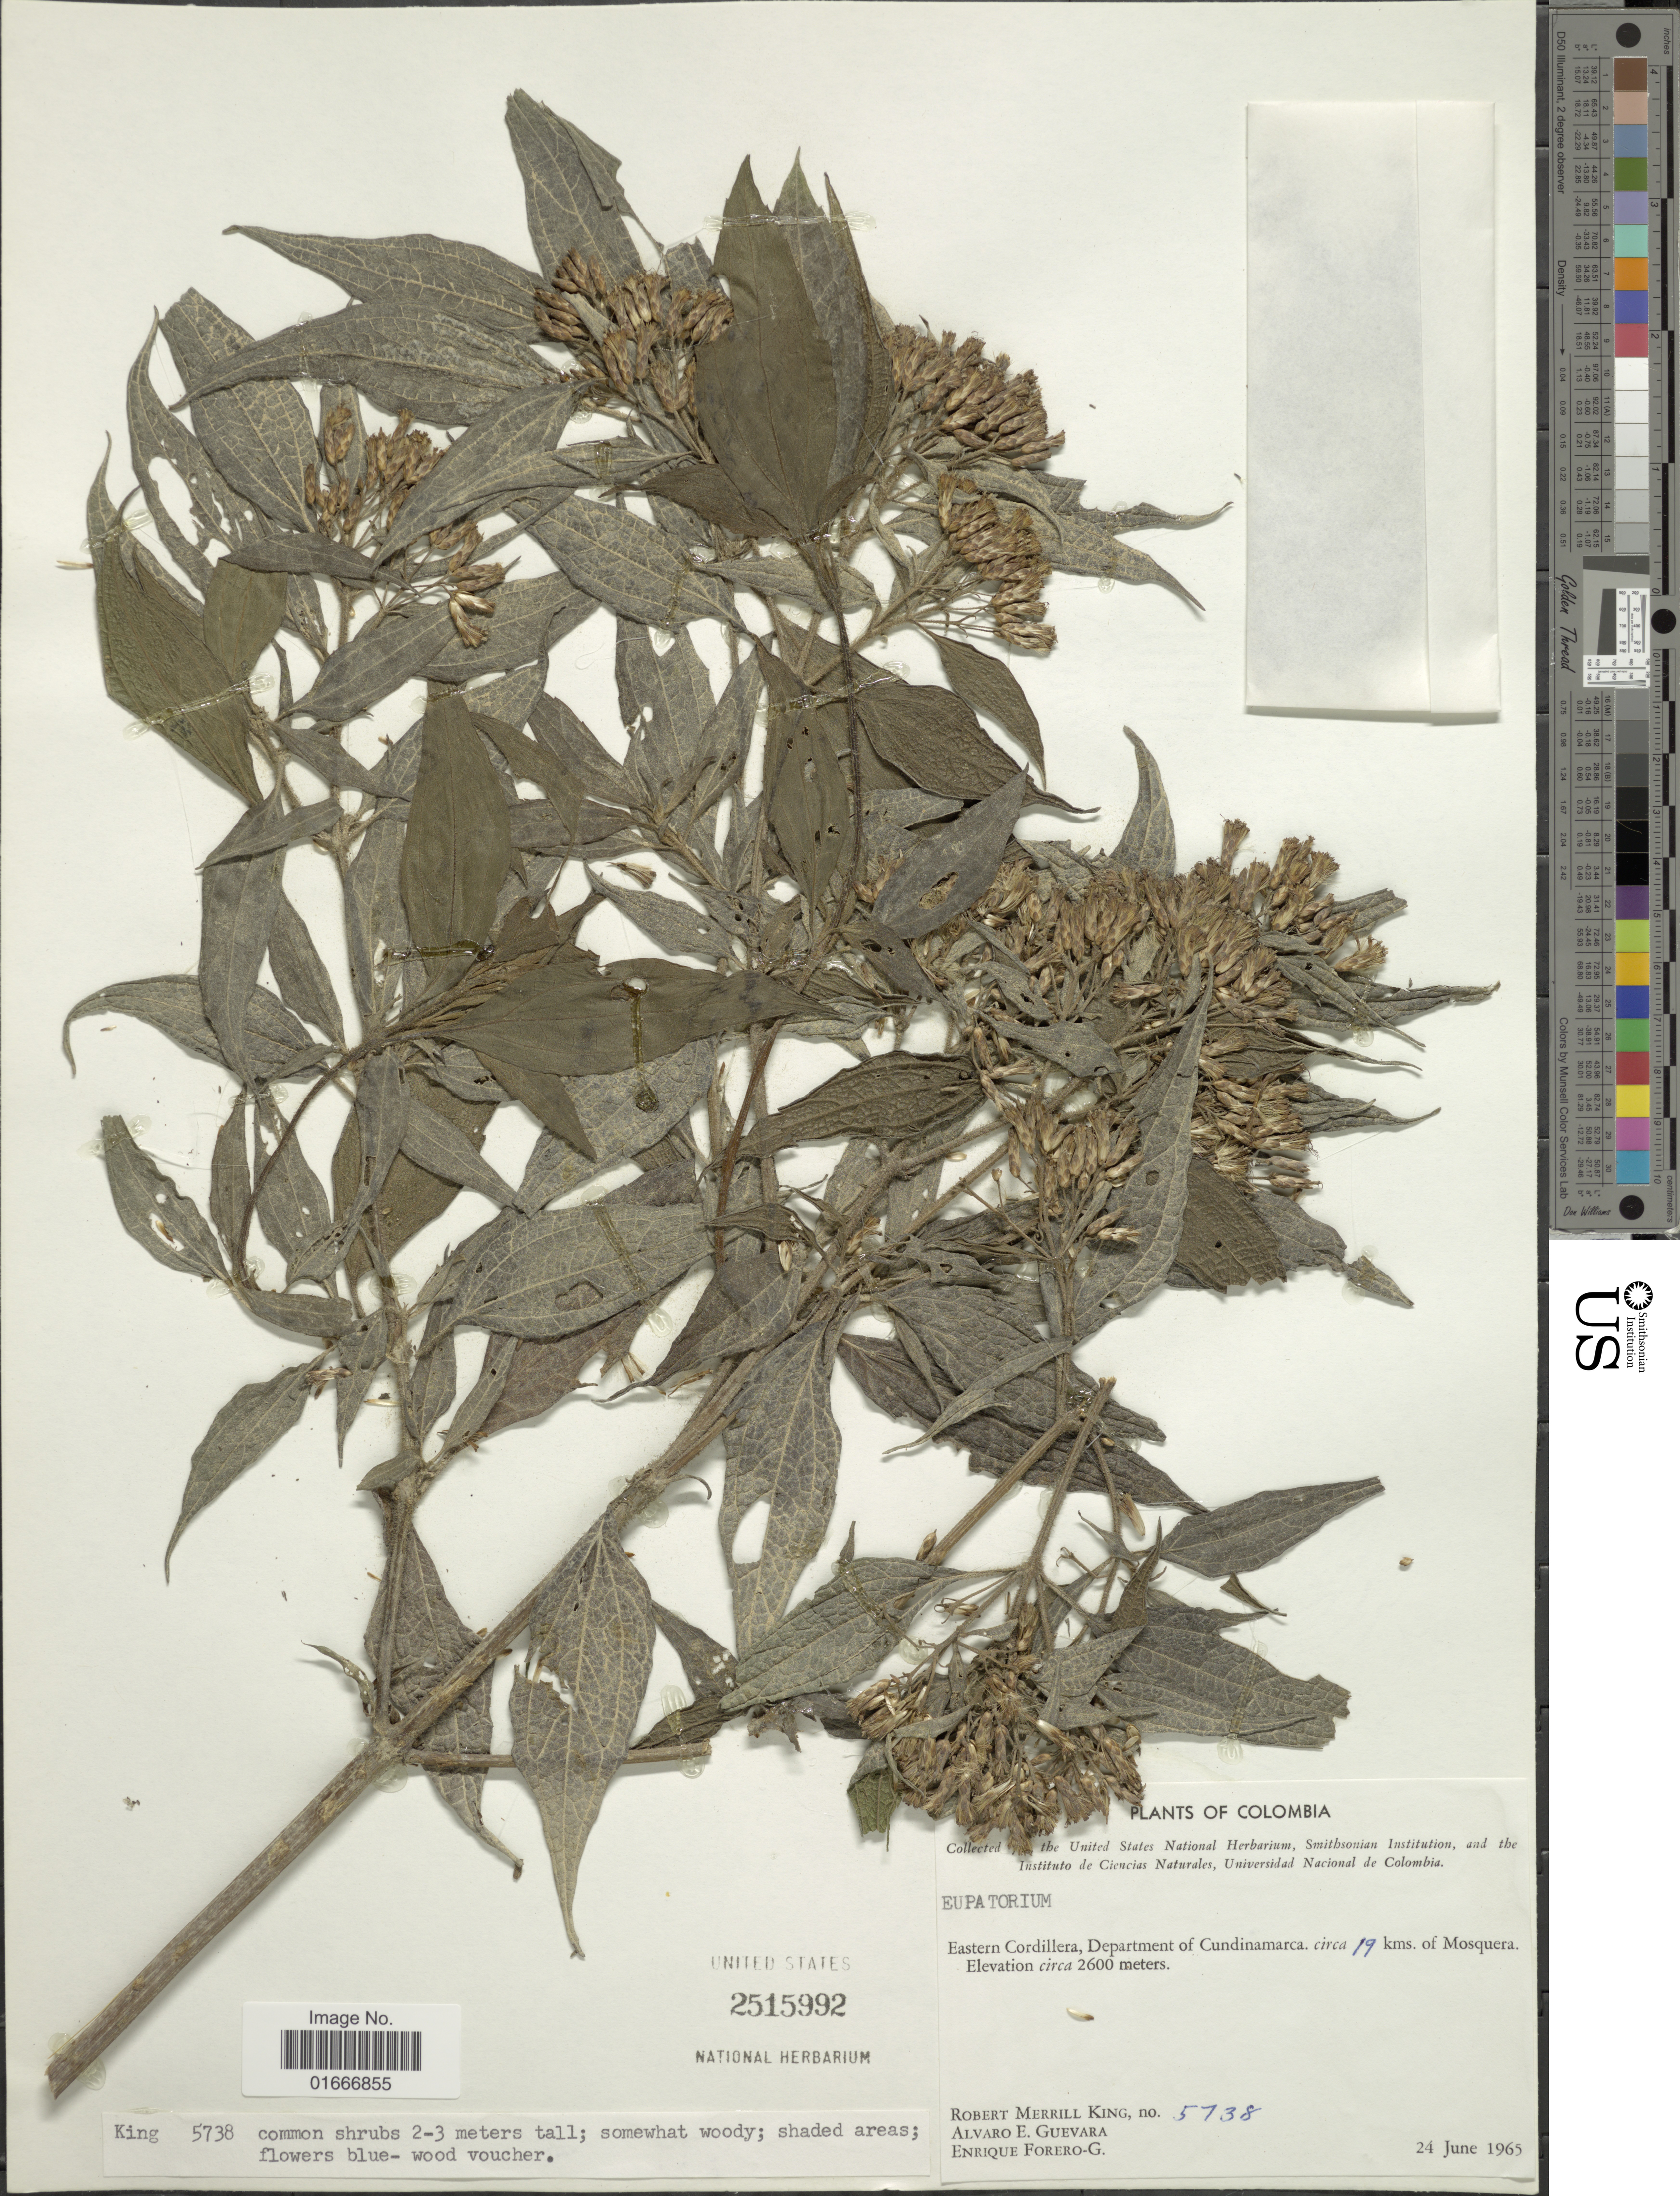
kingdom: Plantae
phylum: Tracheophyta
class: Magnoliopsida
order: Asterales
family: Asteraceae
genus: Chromolaena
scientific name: Chromolaena sp.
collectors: R. M. King, A. E. Guevara & E. Forero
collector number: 5738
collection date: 1965-06-24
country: Colombia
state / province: Cundinamarca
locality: Colombia. Eastern Cordillera, Department of Cundinamarca. circa 19 kms. of Mosquera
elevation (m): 2600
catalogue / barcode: US 2515992